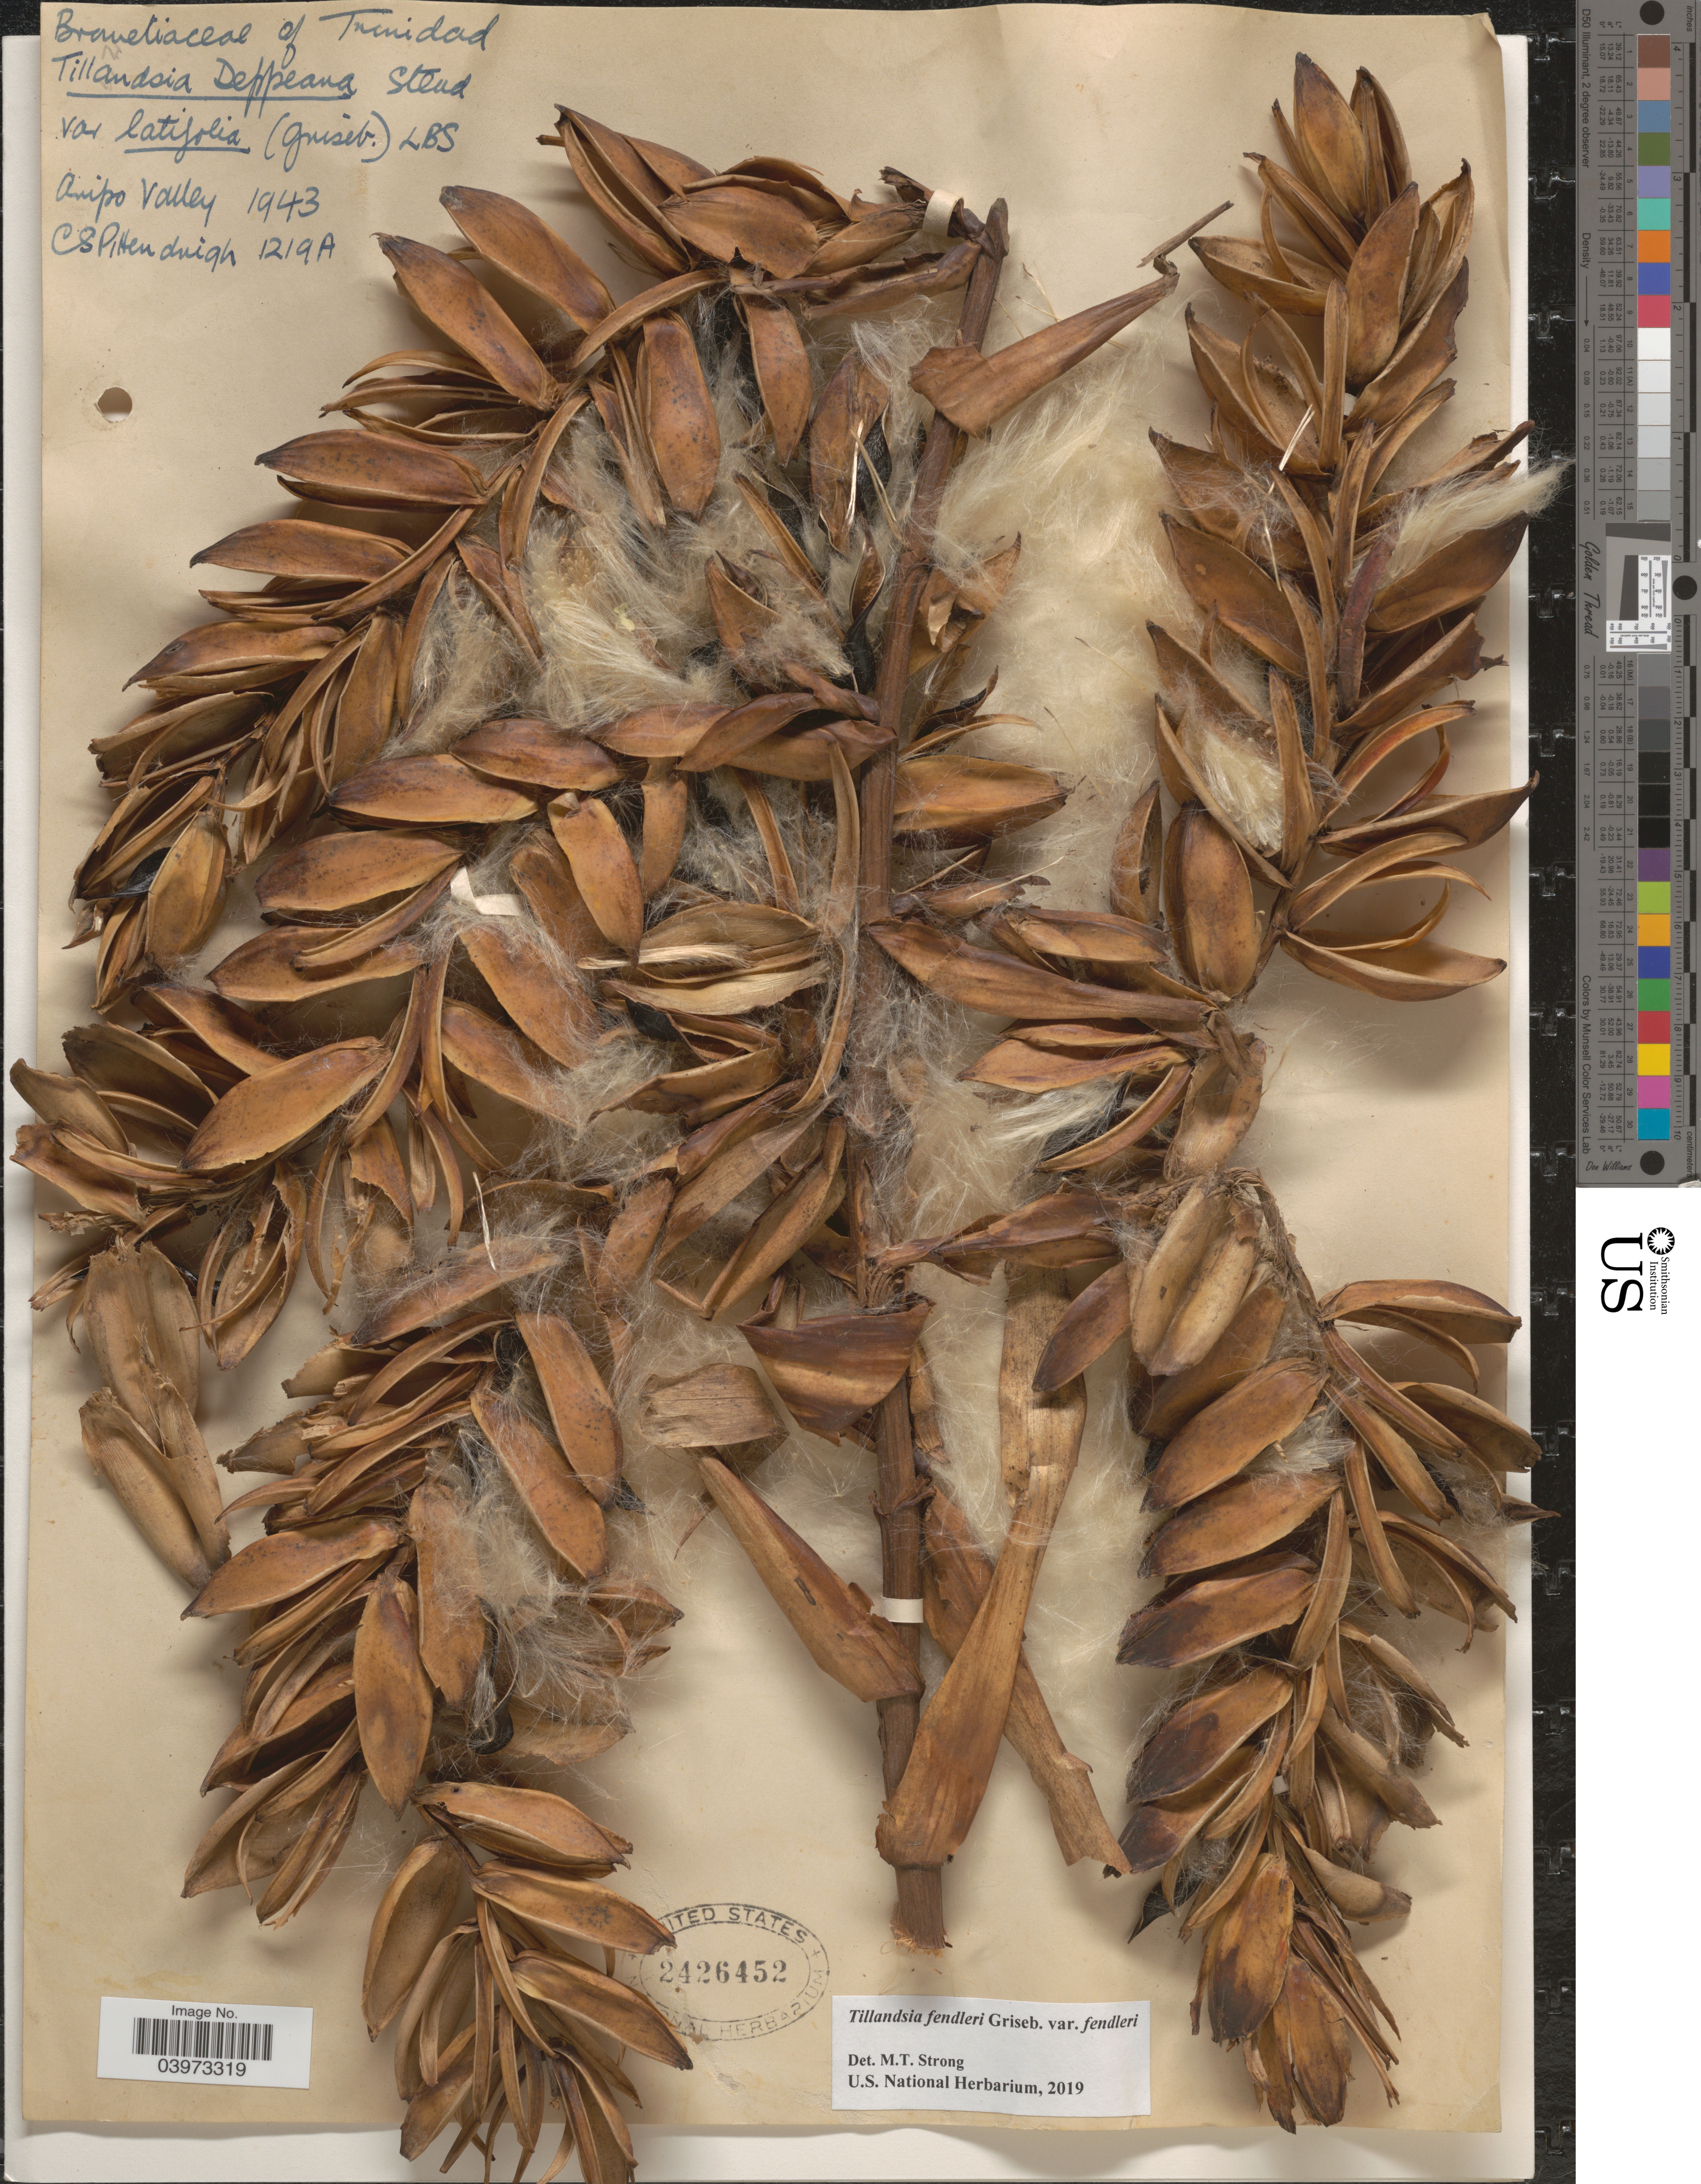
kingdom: Plantae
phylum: Tracheophyta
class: Liliopsida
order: Poales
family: Bromeliaceae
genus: Tillandsia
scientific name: Tillandsia fendleri var. fendleri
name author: Griseb.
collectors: C. Pittendrigh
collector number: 1219A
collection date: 1943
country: Trinidad and Tobago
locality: Trinidad. Aripo Valley.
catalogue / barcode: US 2426452